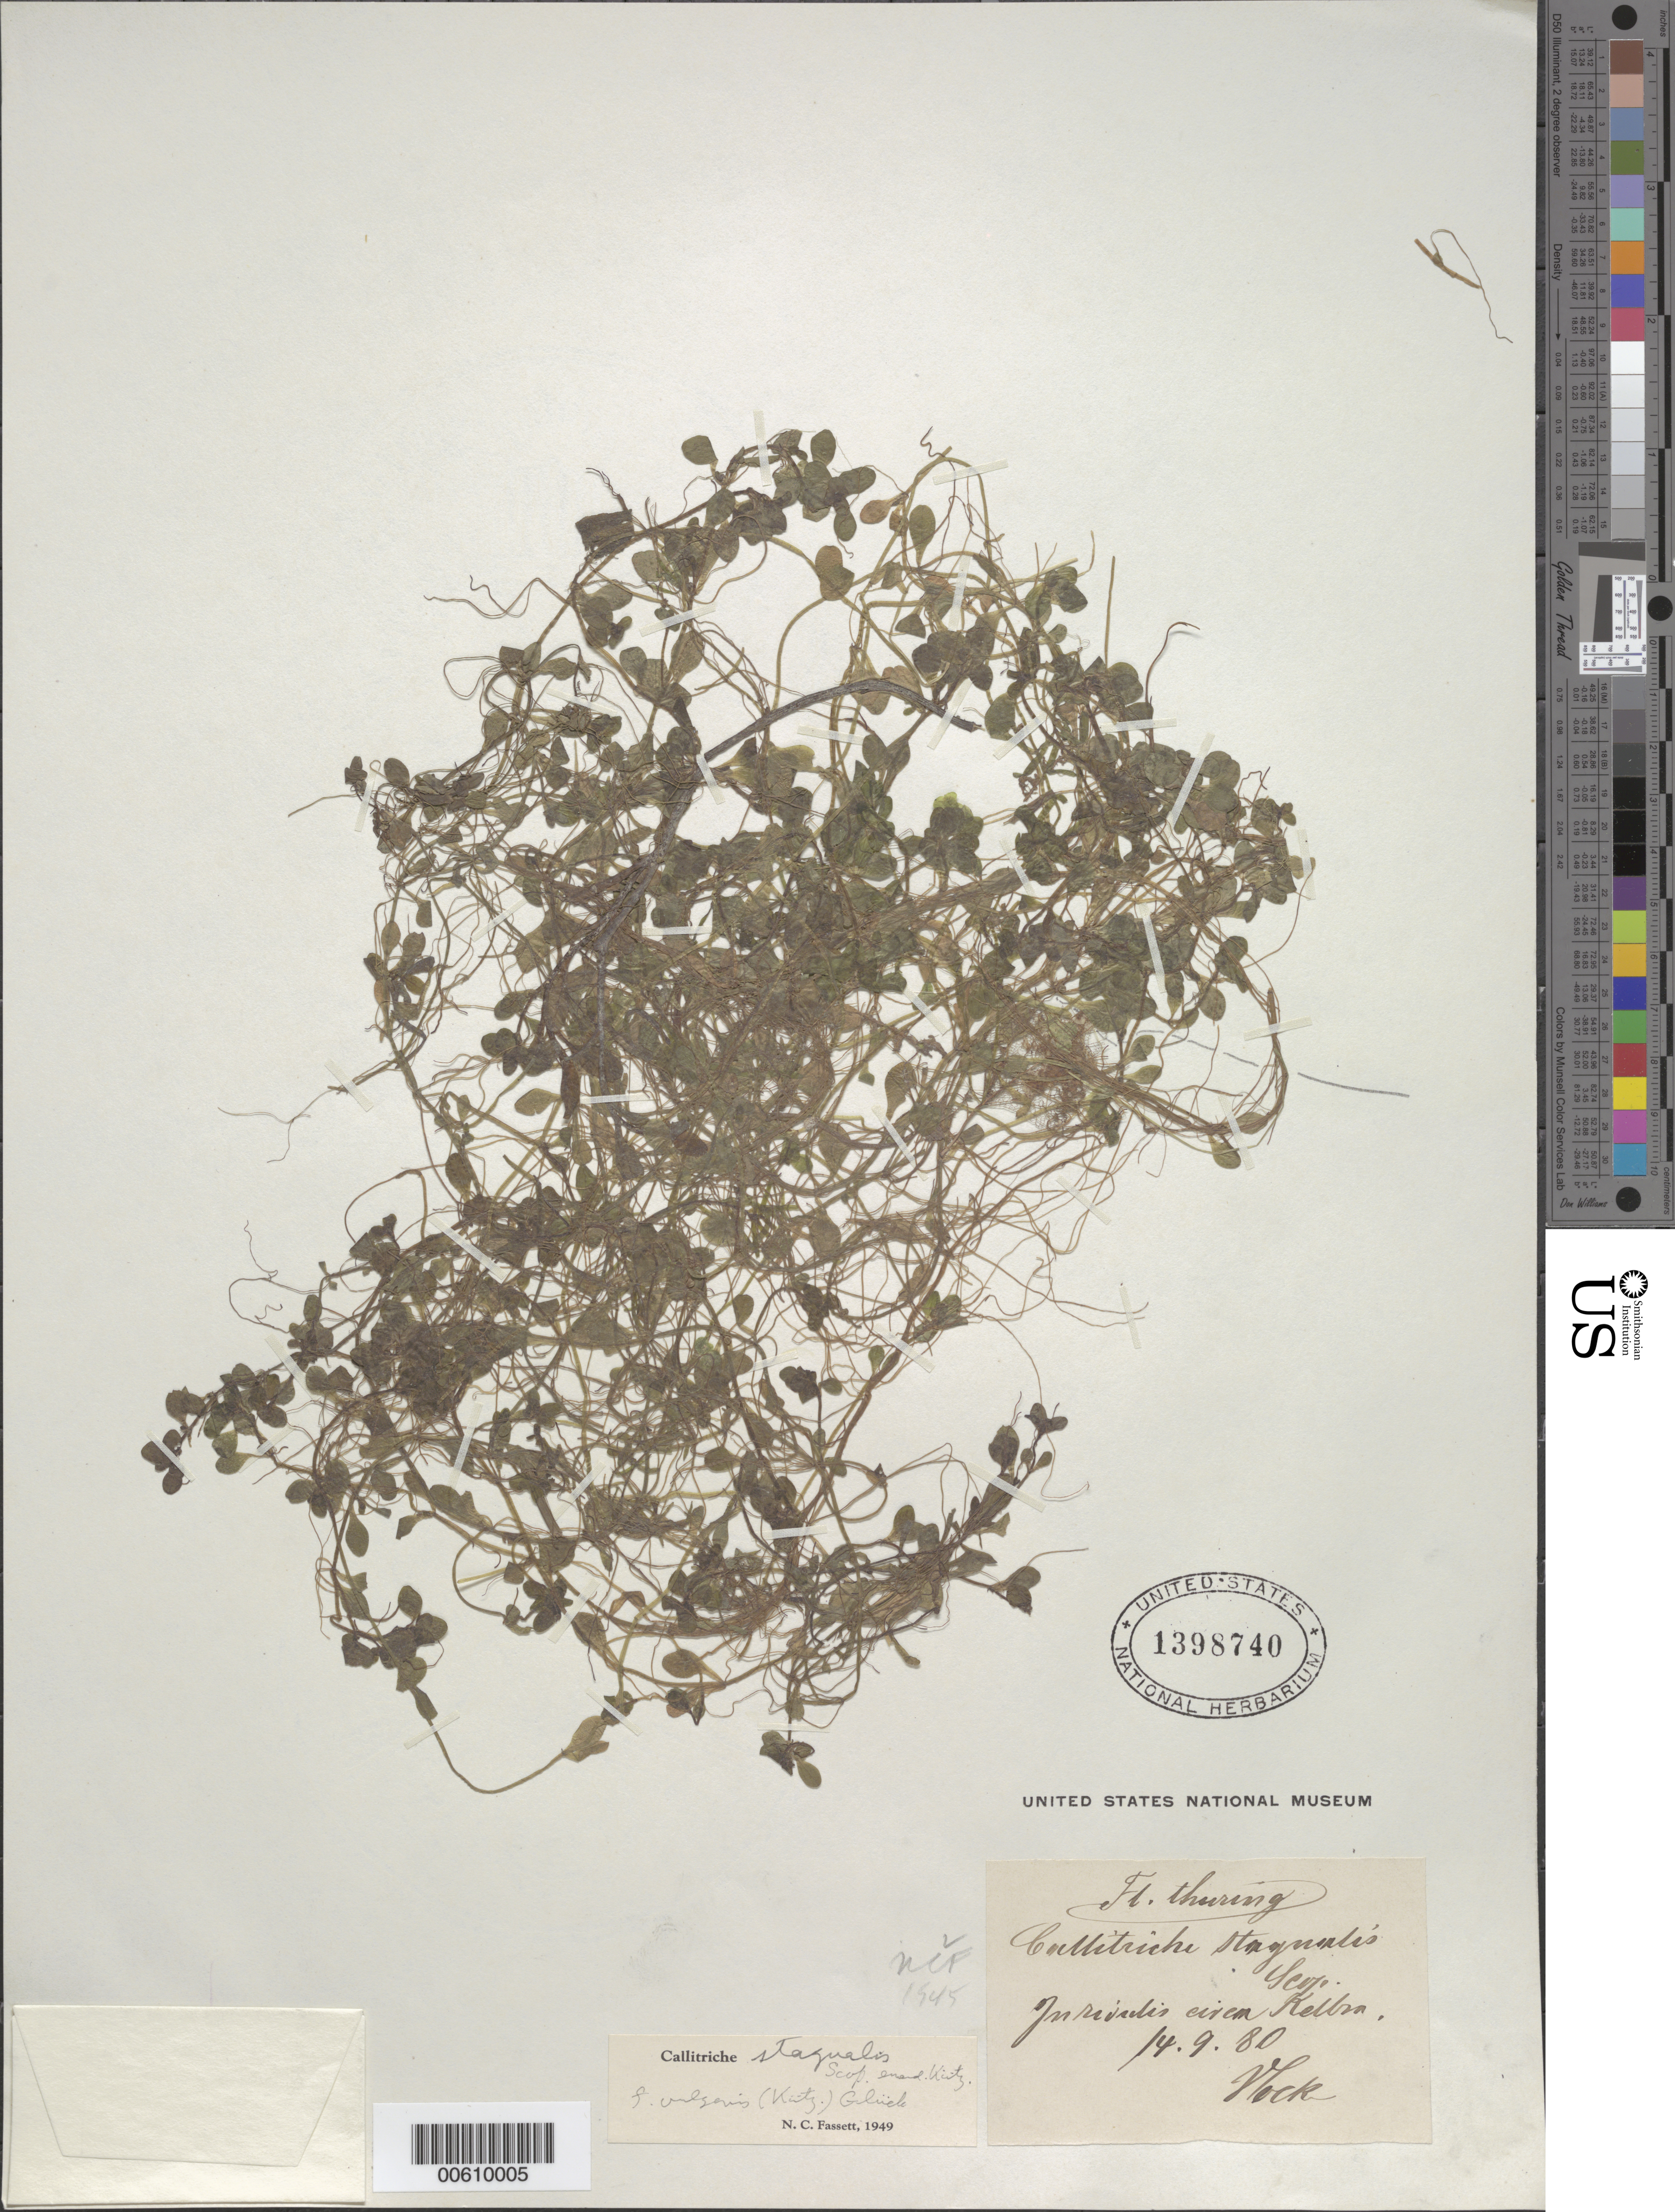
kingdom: Plantae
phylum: Tracheophyta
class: Magnoliopsida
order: Lamiales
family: Plantaginaceae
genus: Callitriche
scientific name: Callitriche stagnalis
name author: Scop.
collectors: -. Gock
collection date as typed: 14 Sep 1880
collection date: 1880-09-14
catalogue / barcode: US 1398740